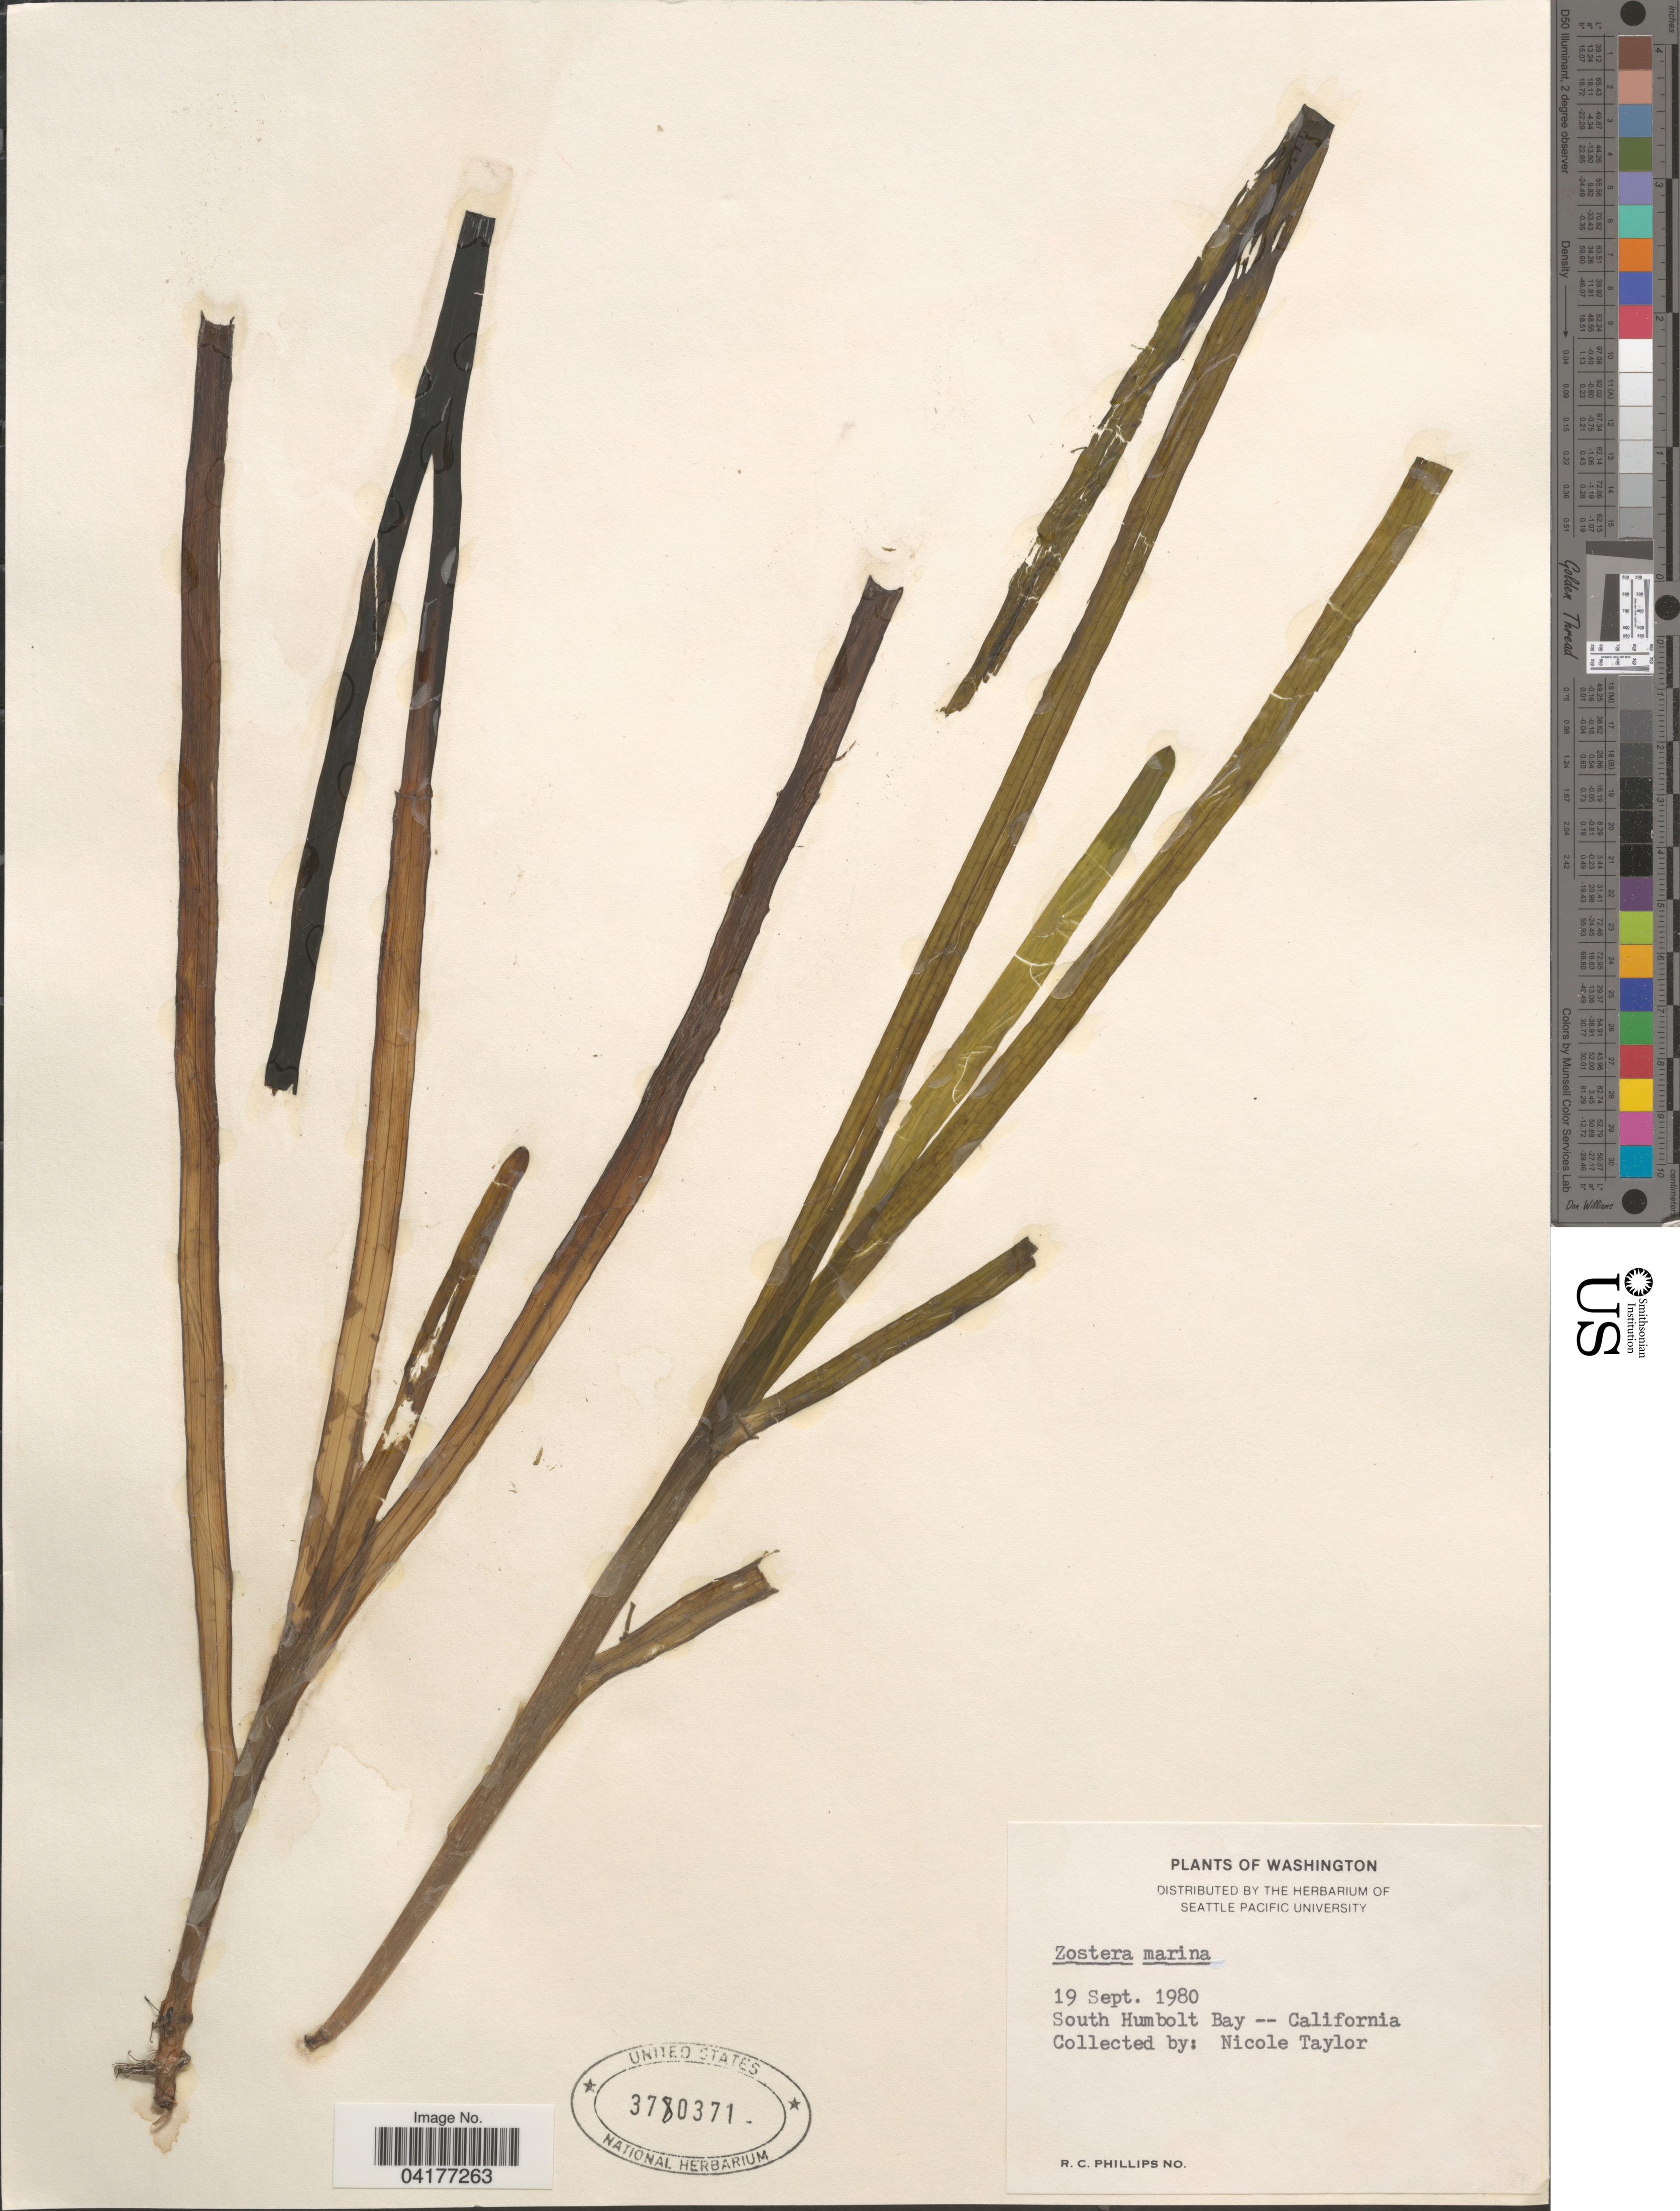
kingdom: Plantae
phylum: Tracheophyta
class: Liliopsida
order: Alismatales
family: Zosteraceae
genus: Zostera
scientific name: Zostera marina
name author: L.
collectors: N. Taylor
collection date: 1980-09-19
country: United States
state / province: California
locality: South Humbolt Bay.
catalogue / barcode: US 3780371